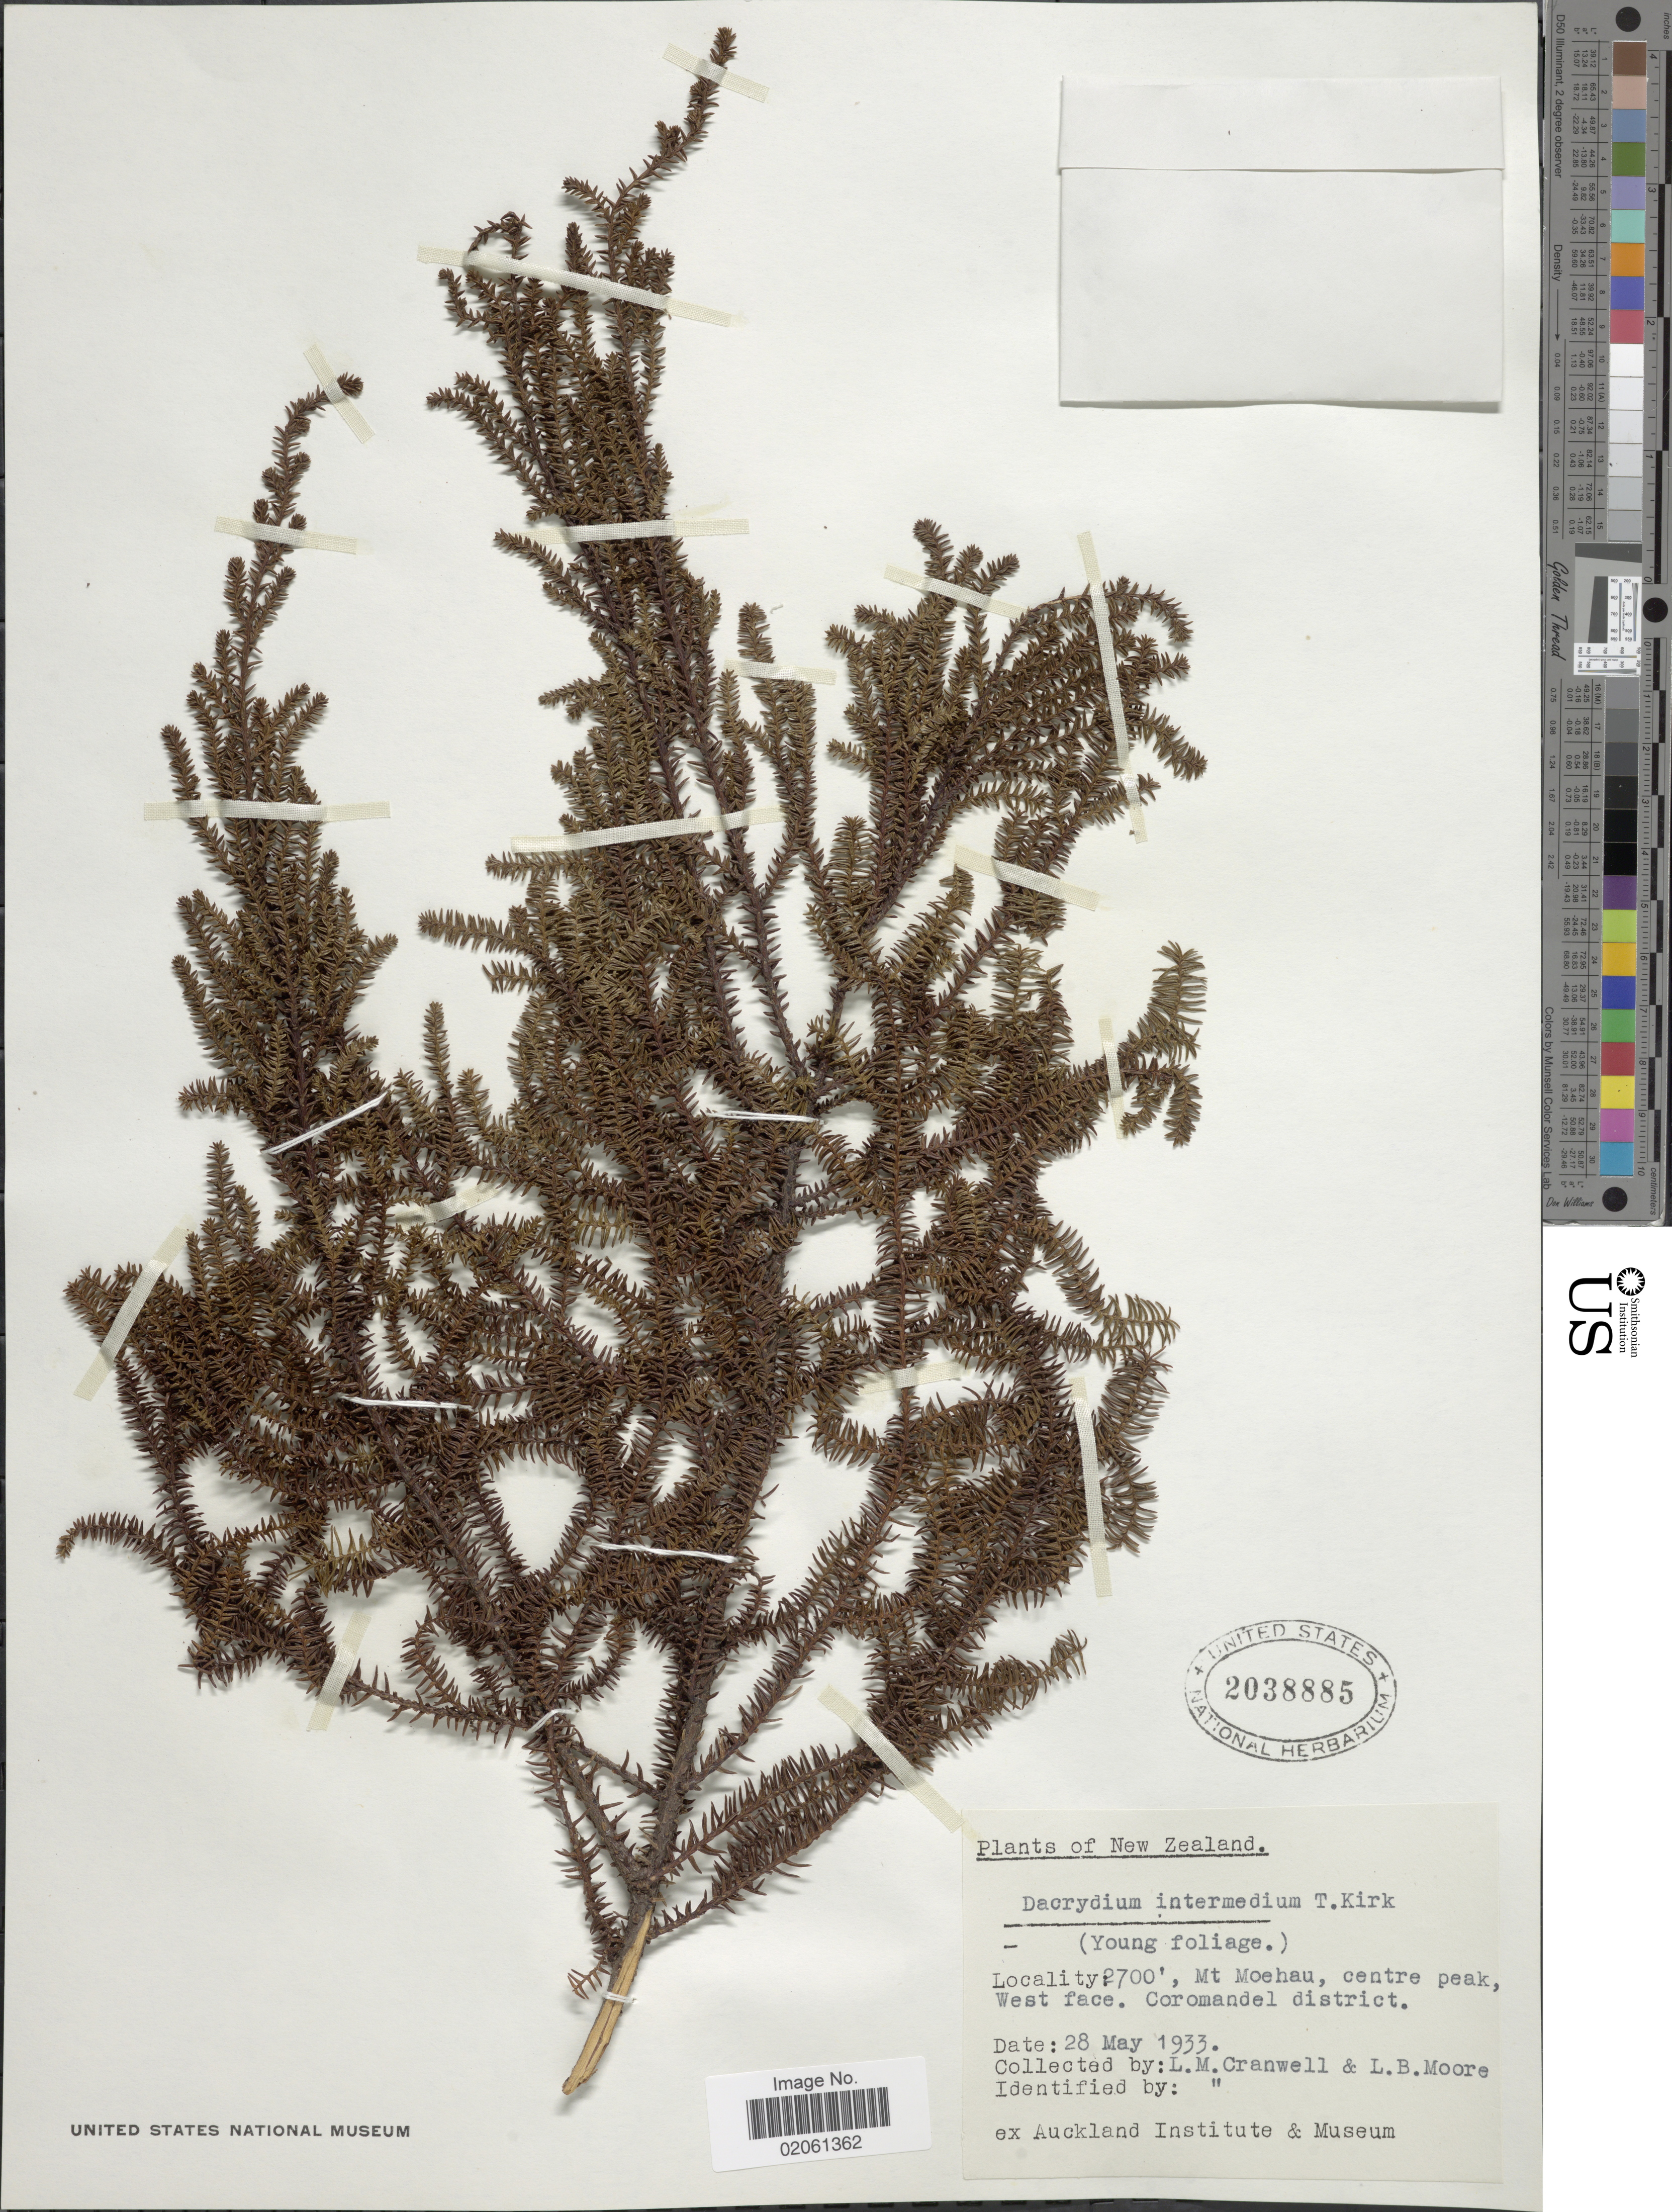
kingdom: Plantae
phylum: Tracheophyta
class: Pinopsida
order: Pinales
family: Podocarpaceae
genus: Dacrydium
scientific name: Dacrydium intermedium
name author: Kirk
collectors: L. Cranwell & L. Moore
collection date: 1933-05-28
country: New Zealand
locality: Mt. Moehau, centre peak, West face. Coromandel district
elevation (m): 823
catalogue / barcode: US 2038885